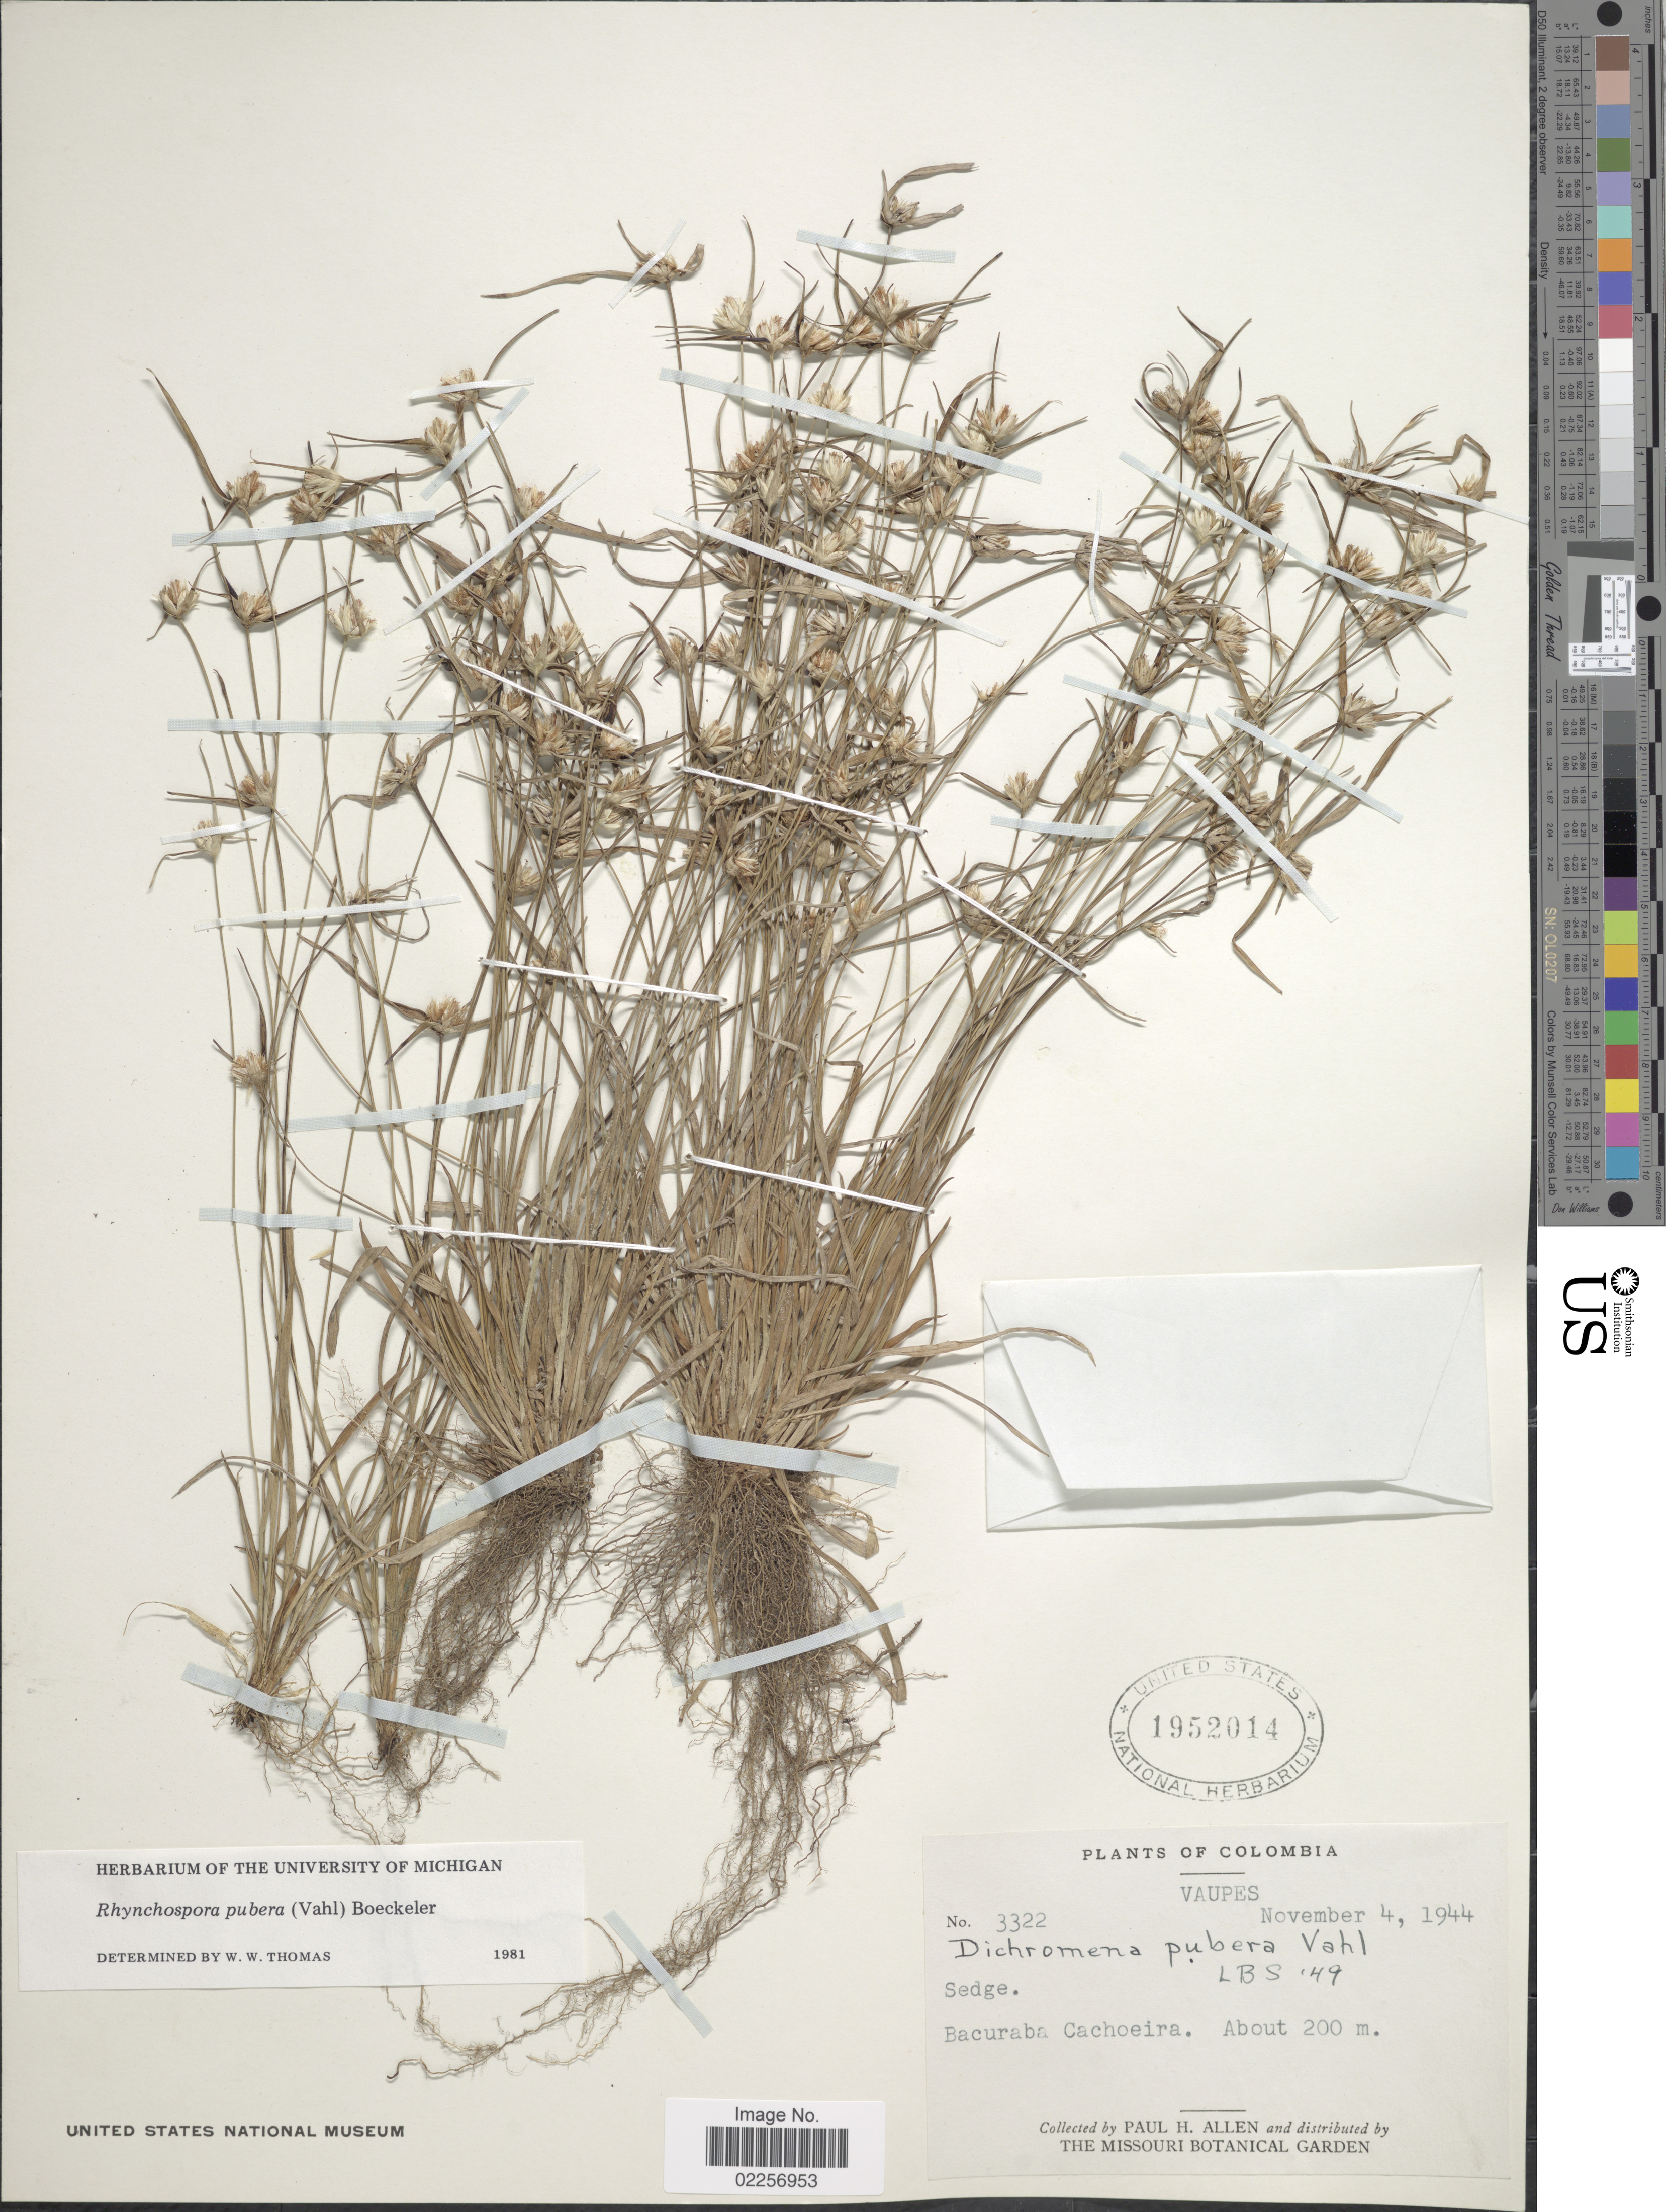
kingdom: Plantae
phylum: Tracheophyta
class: Liliopsida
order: Poales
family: Cyperaceae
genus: Rhynchospora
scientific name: Rhynchospora pubera subsp. pubera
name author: (Vahl) Boeckeler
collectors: P. H. Allen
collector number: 3322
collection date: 1944-11-04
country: Colombia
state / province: Vaupés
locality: Sedge. Bacuraba Cachoeira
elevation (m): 200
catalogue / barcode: US 1952014